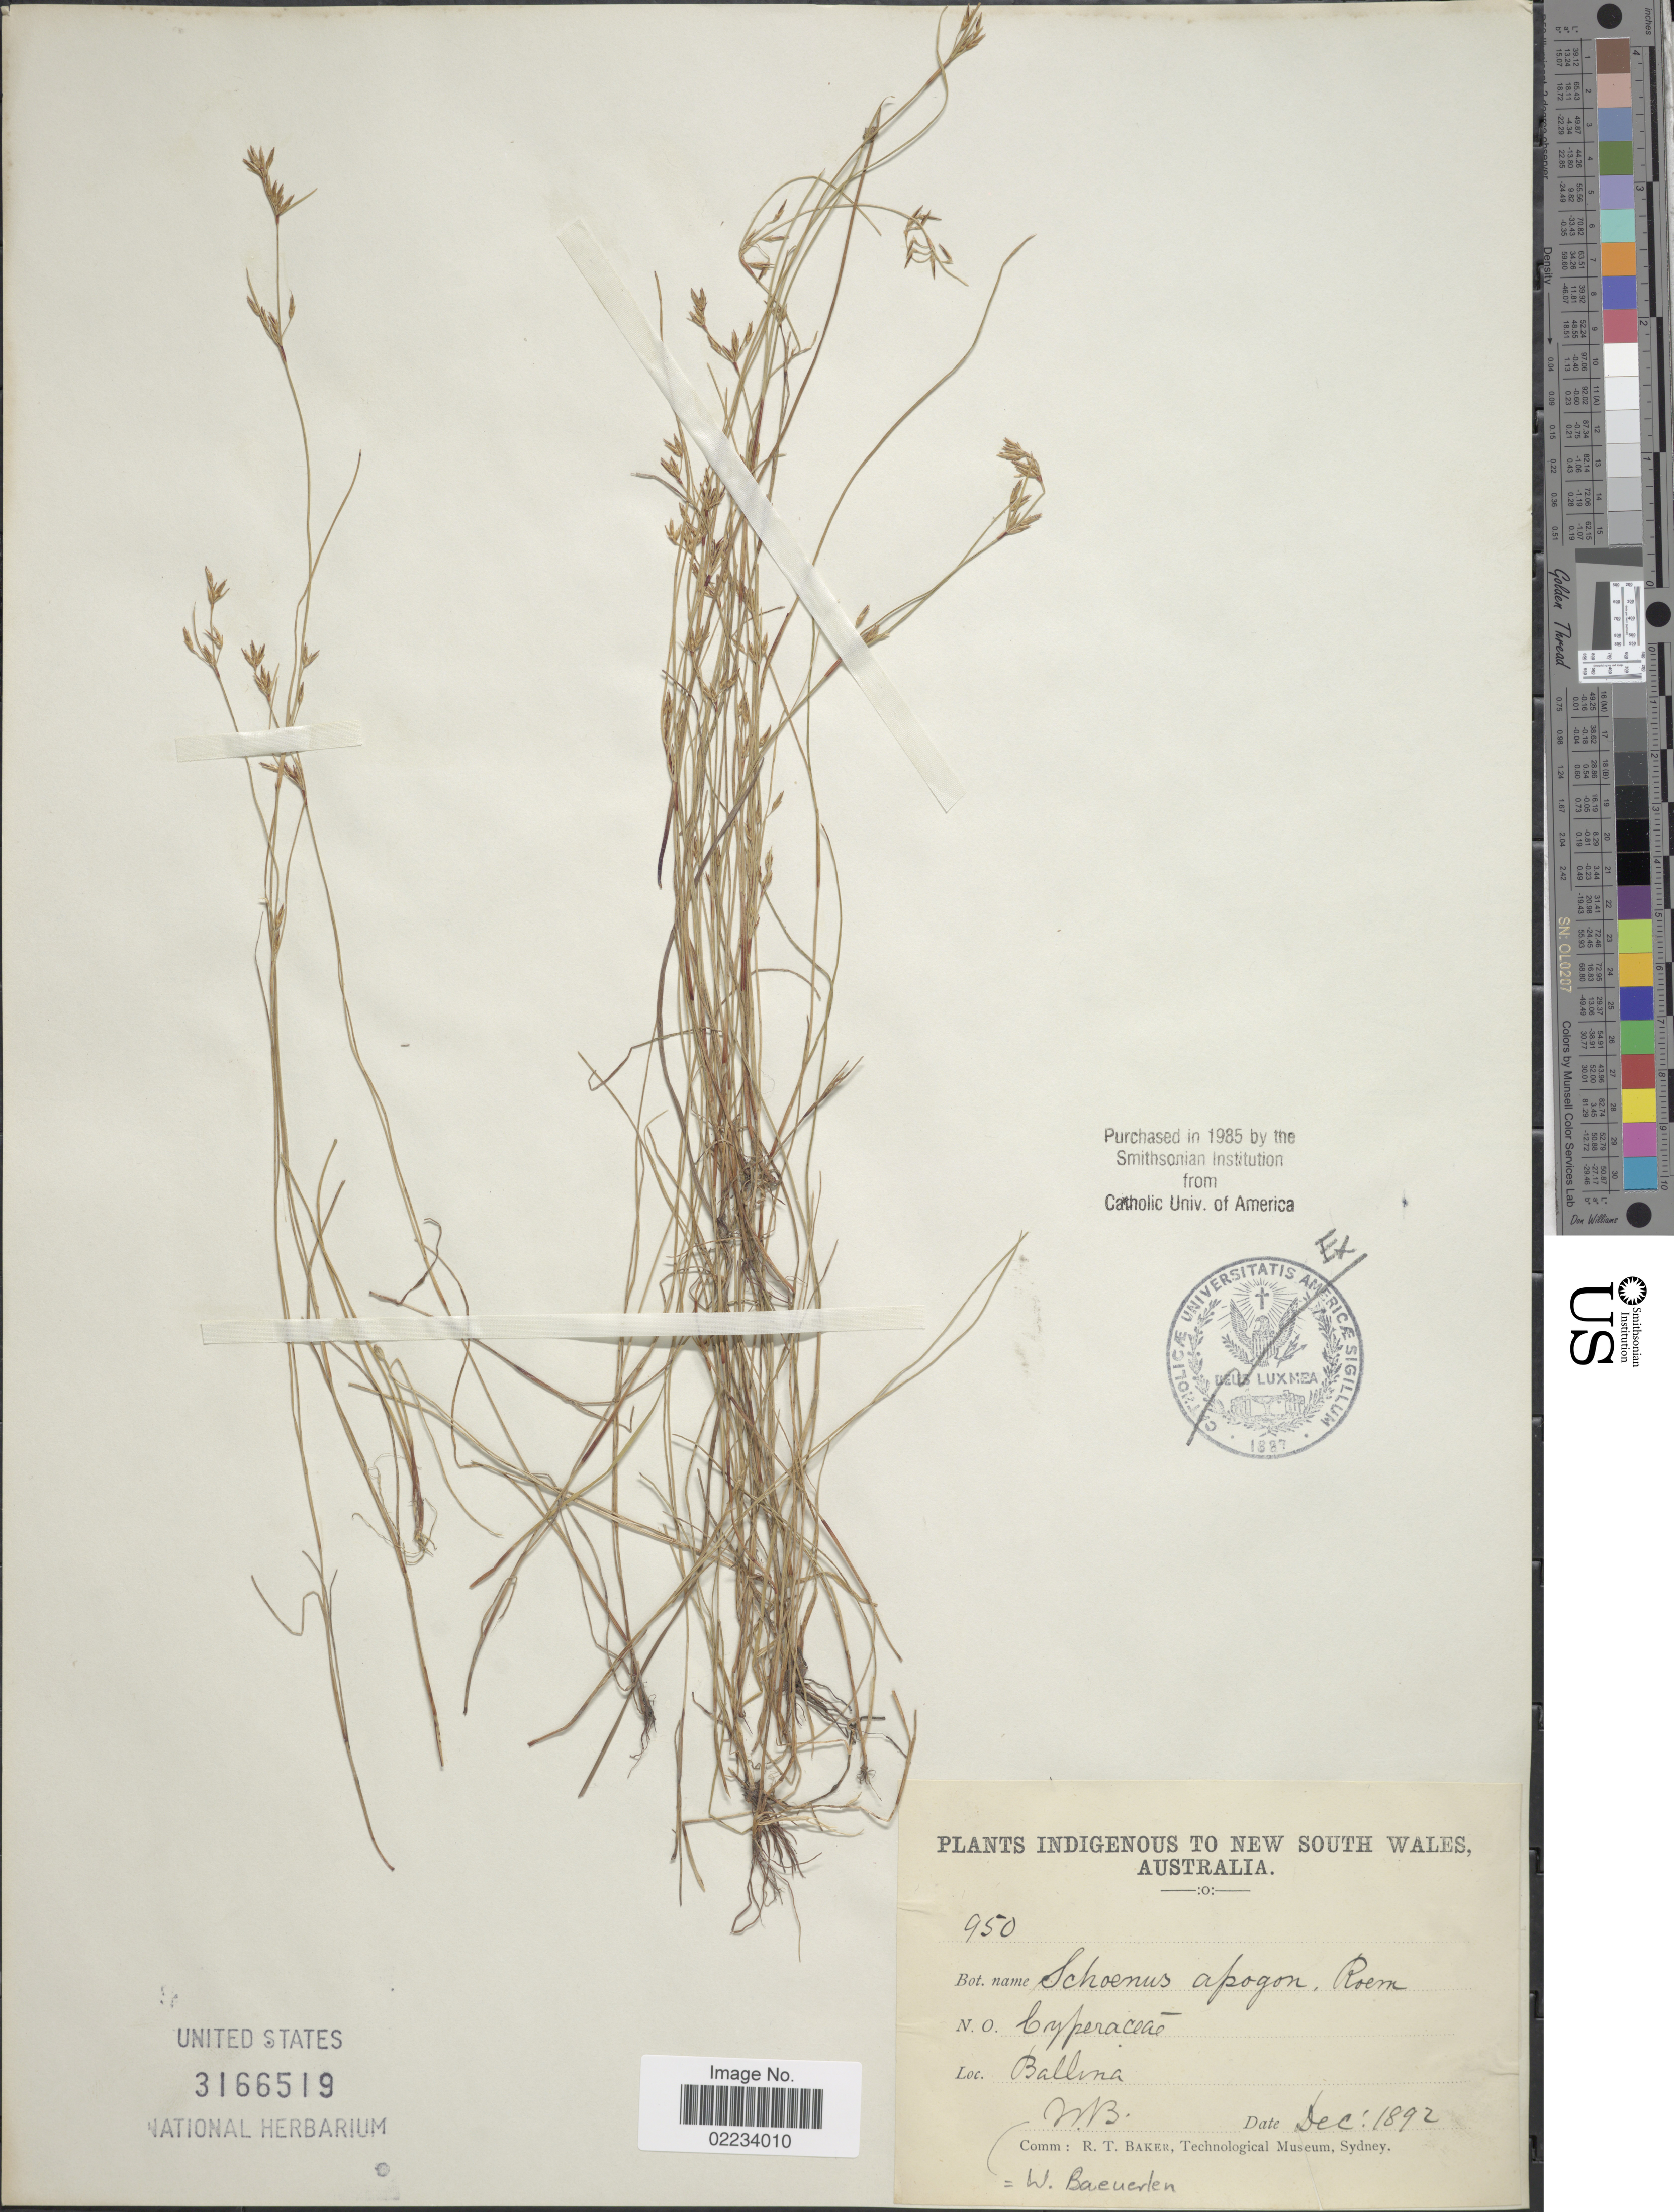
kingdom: Plantae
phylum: Tracheophyta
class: Liliopsida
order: Poales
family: Cyperaceae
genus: Schoenus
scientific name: Schoenus apogon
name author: Roem. & Schult.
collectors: W. Baeuerlen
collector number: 950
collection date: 1892-12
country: Australia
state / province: New South Wales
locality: Ballina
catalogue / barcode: US 3166519